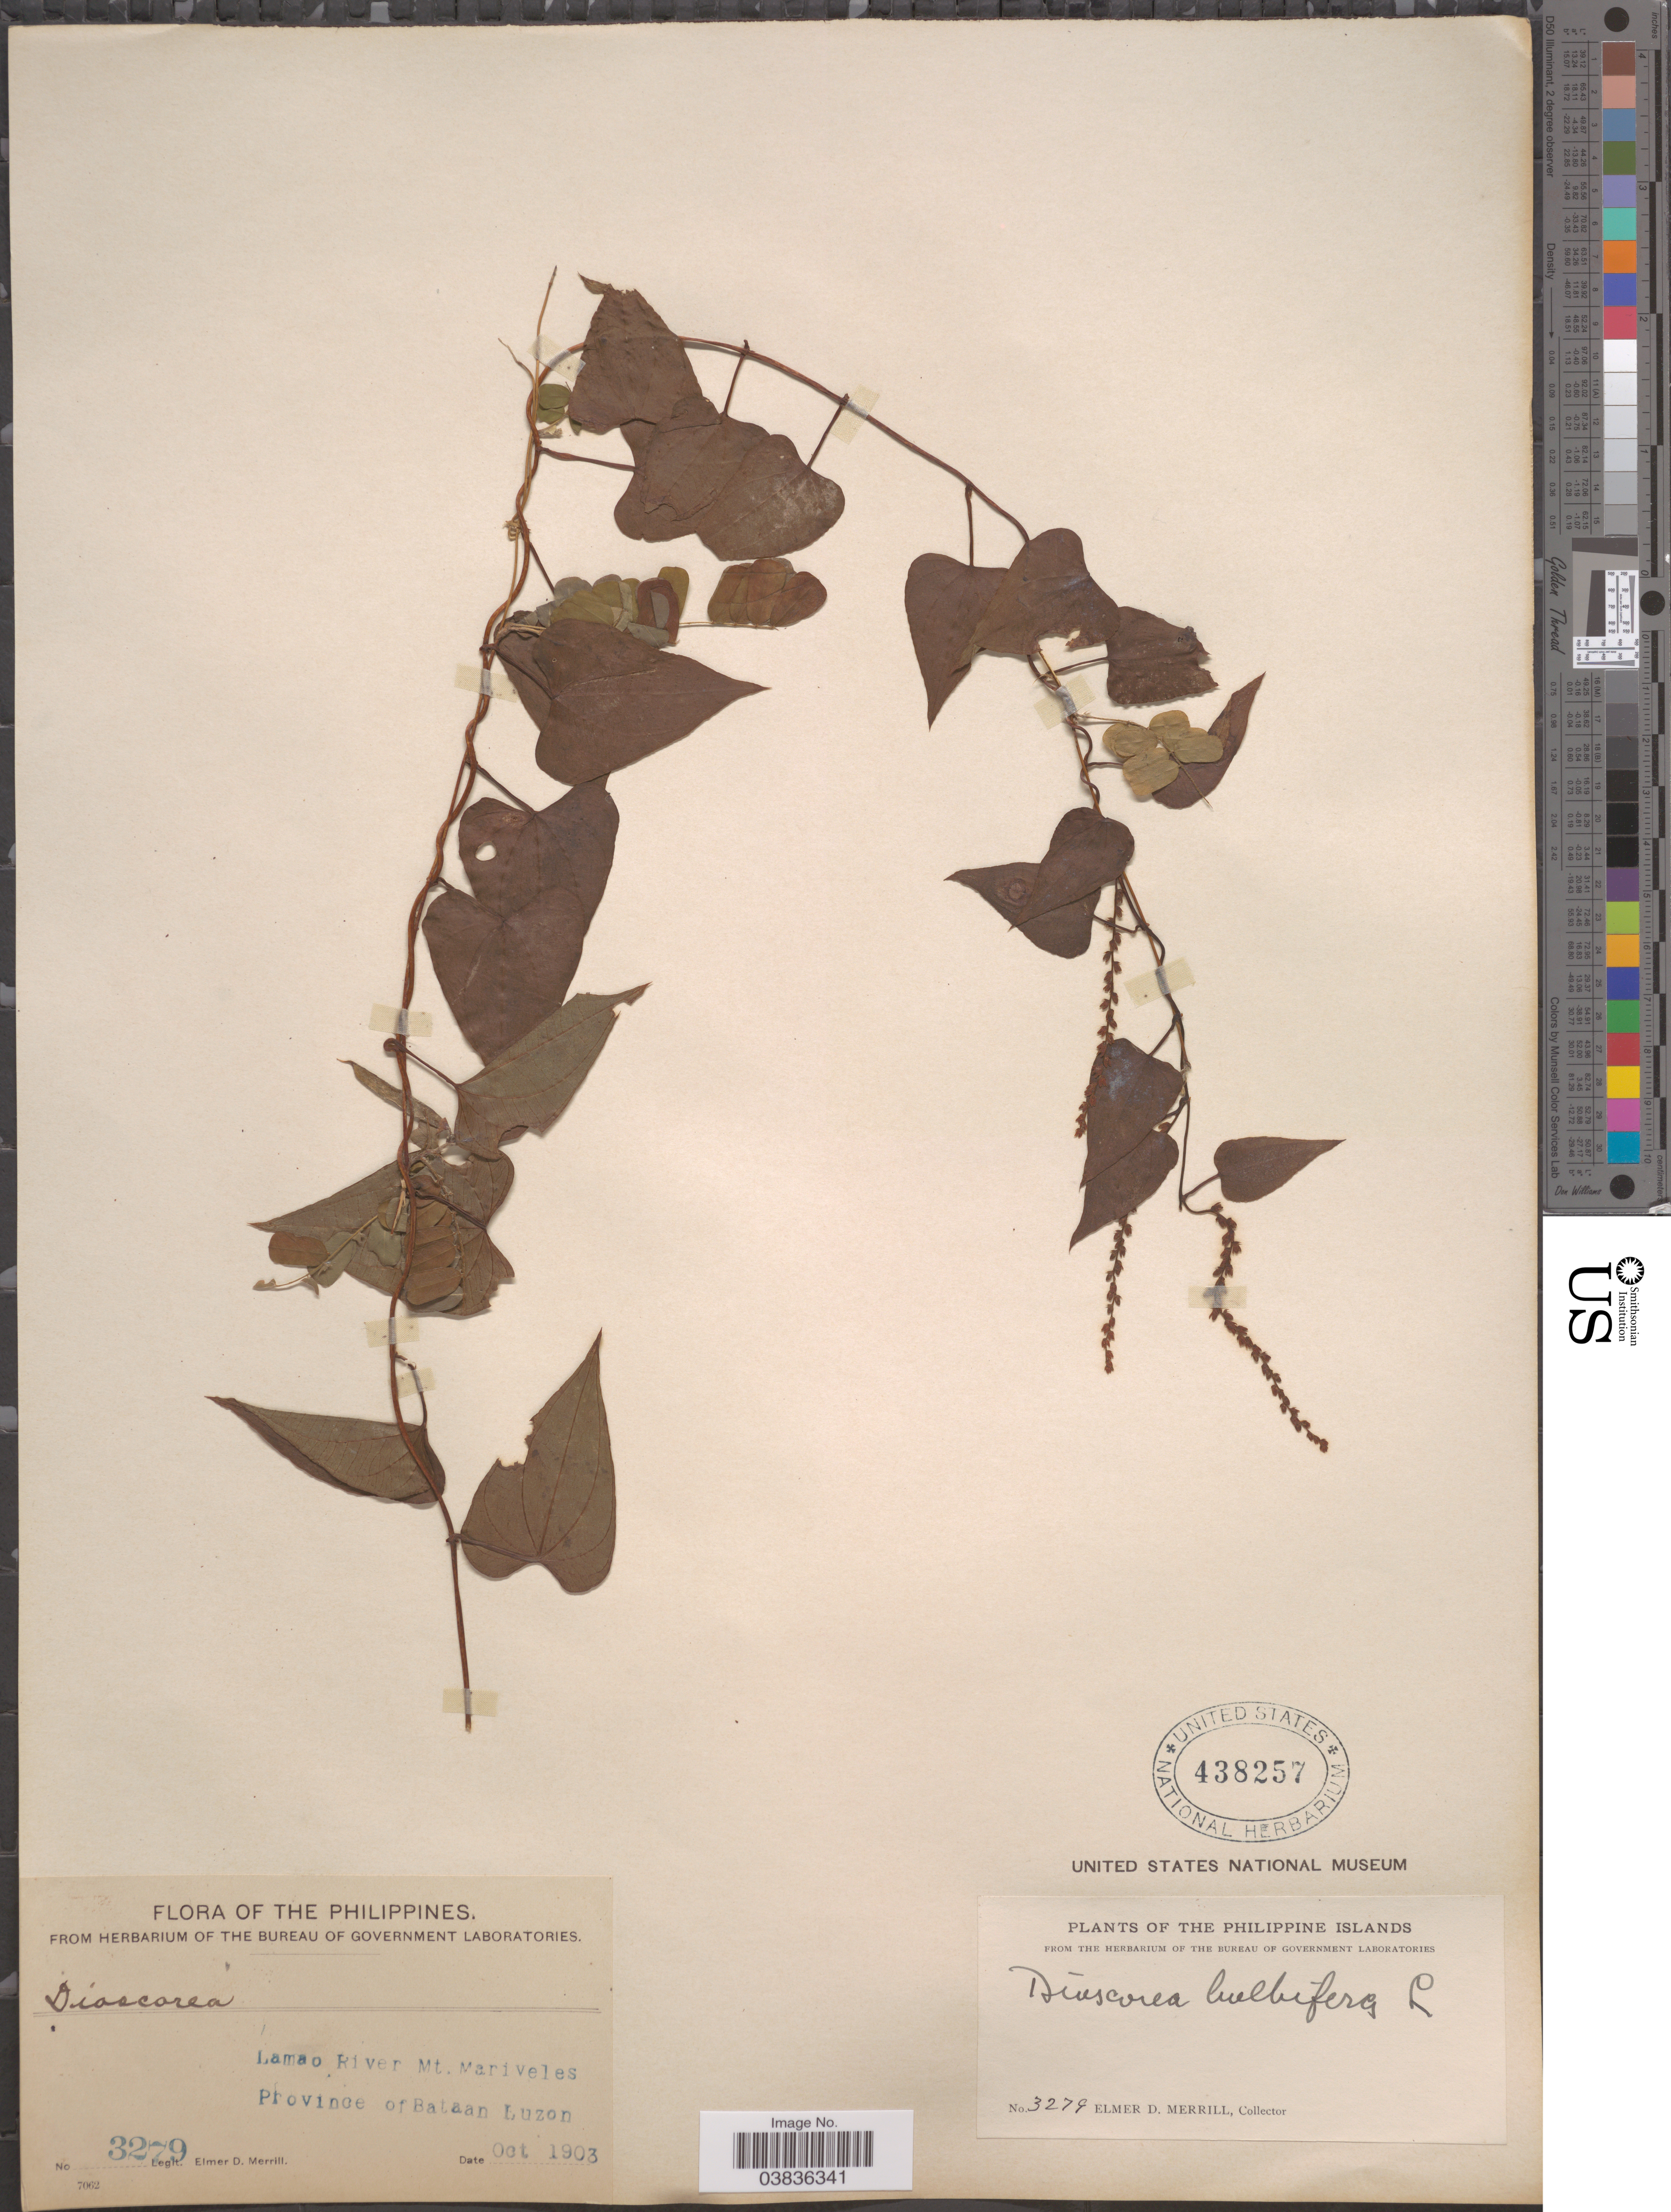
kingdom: Plantae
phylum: Tracheophyta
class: Liliopsida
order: Dioscoreales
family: Dioscoreaceae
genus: Dioscorea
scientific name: Dioscorea bulbifera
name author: L.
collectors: E. D. Merrill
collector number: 3279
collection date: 1903-10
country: Philippines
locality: Philippine Islands. Lamao River Mt. Mariveles. Province of Bataan. Luzon.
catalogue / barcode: US 438257